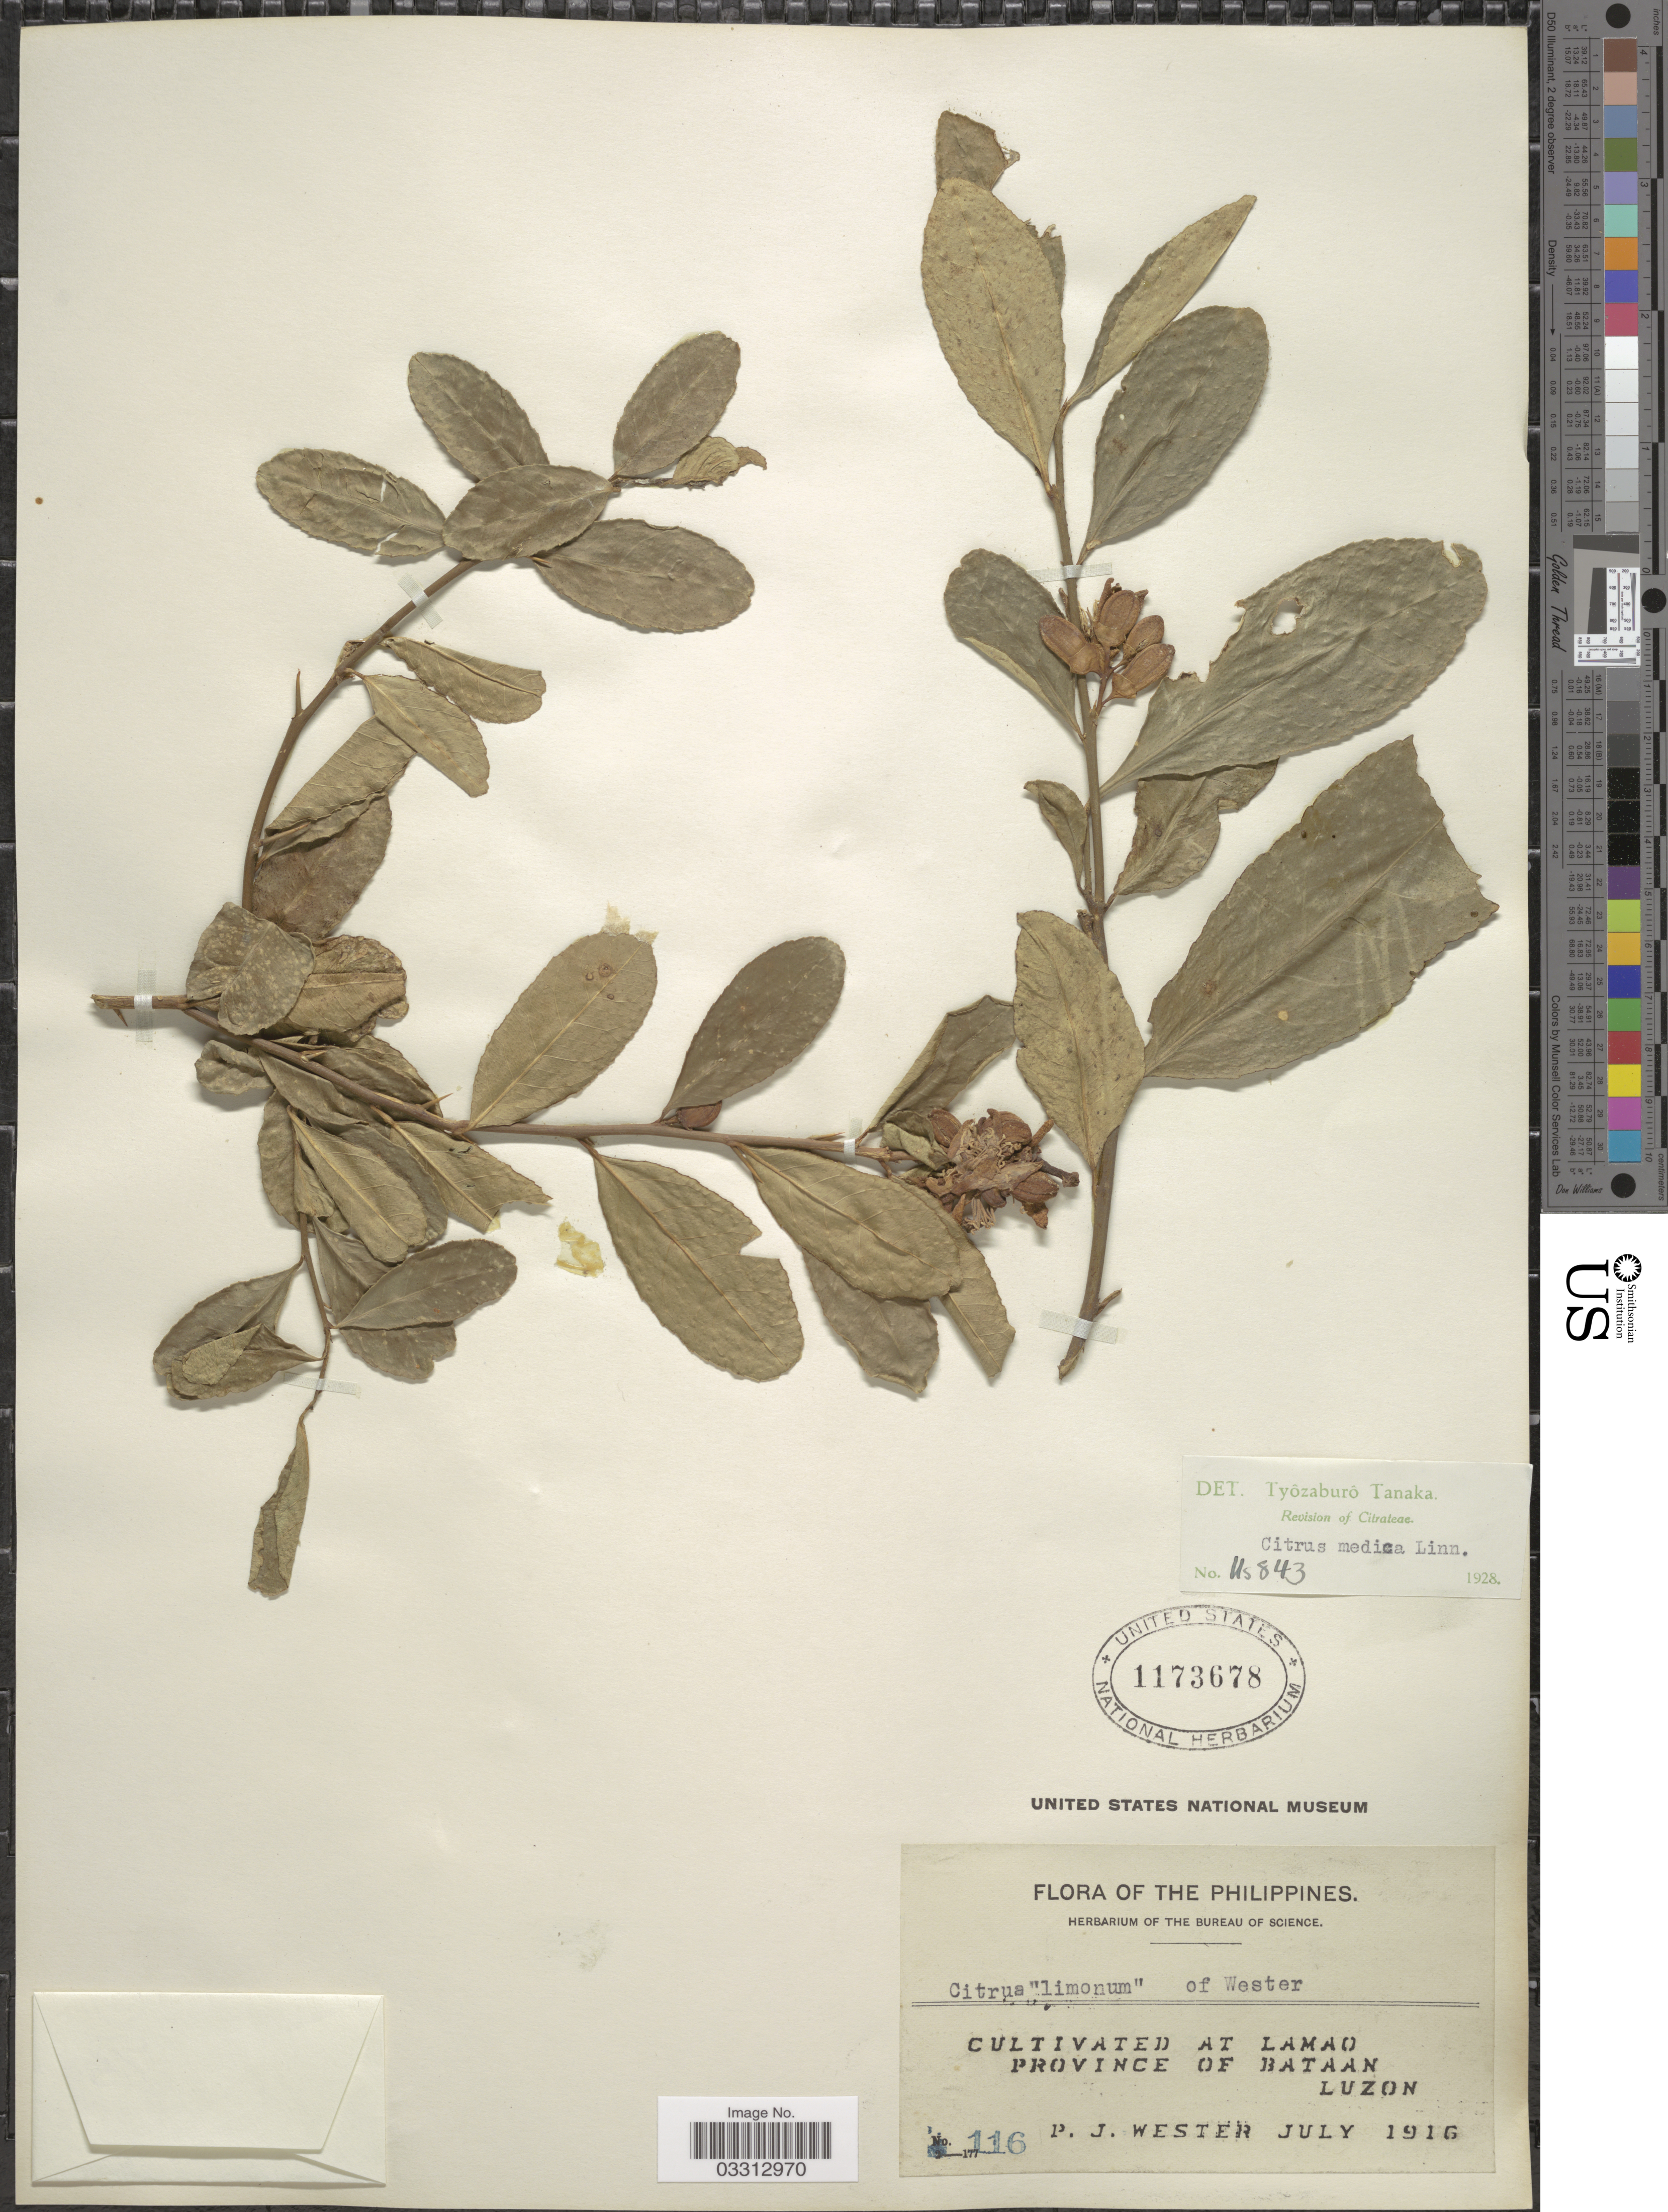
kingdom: Plantae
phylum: Tracheophyta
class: Magnoliopsida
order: Sapindales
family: Rutaceae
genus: Citrus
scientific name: Citrus medica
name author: L.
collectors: P. J. Wester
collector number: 116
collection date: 1916-07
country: Philippines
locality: Lamao. Province of Bataan. Luzon.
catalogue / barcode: US 1173678